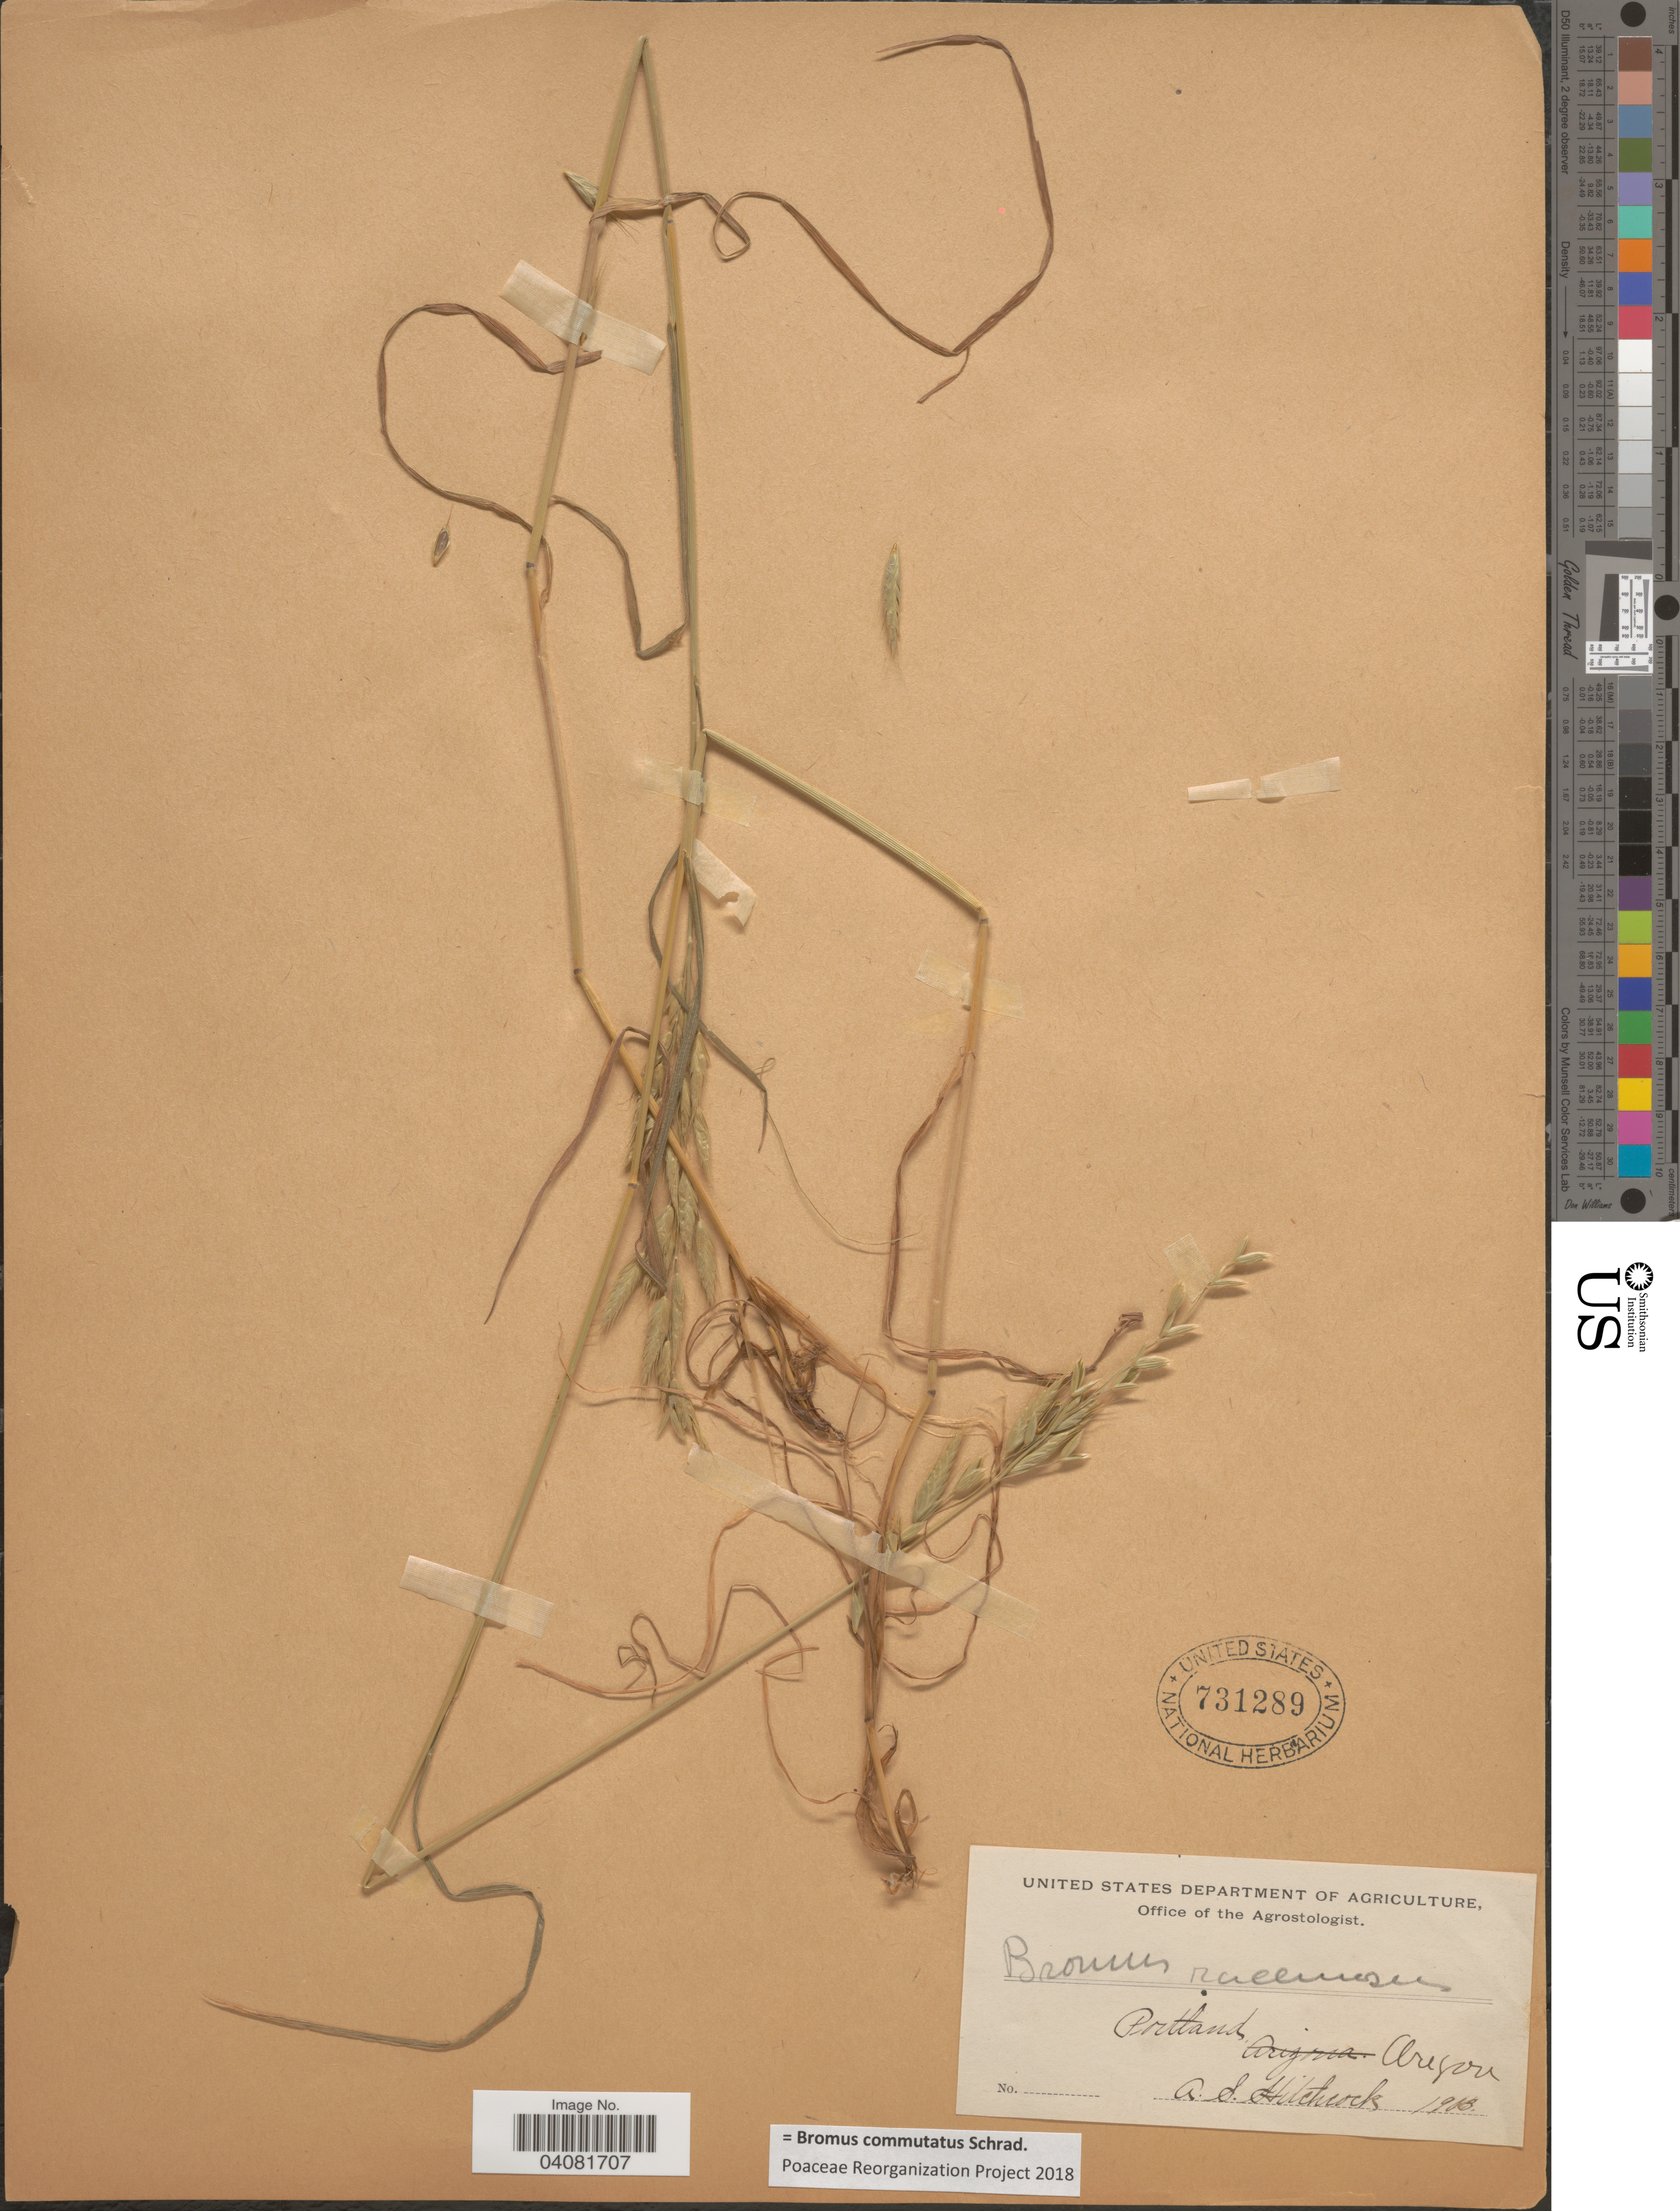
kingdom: Plantae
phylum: Tracheophyta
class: Liliopsida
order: Poales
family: Poaceae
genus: Bromus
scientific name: Bromus commutatus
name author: Schrad.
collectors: A. S. Hitchcock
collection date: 1903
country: United States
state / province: Oregon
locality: Portland.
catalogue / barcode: US 731289